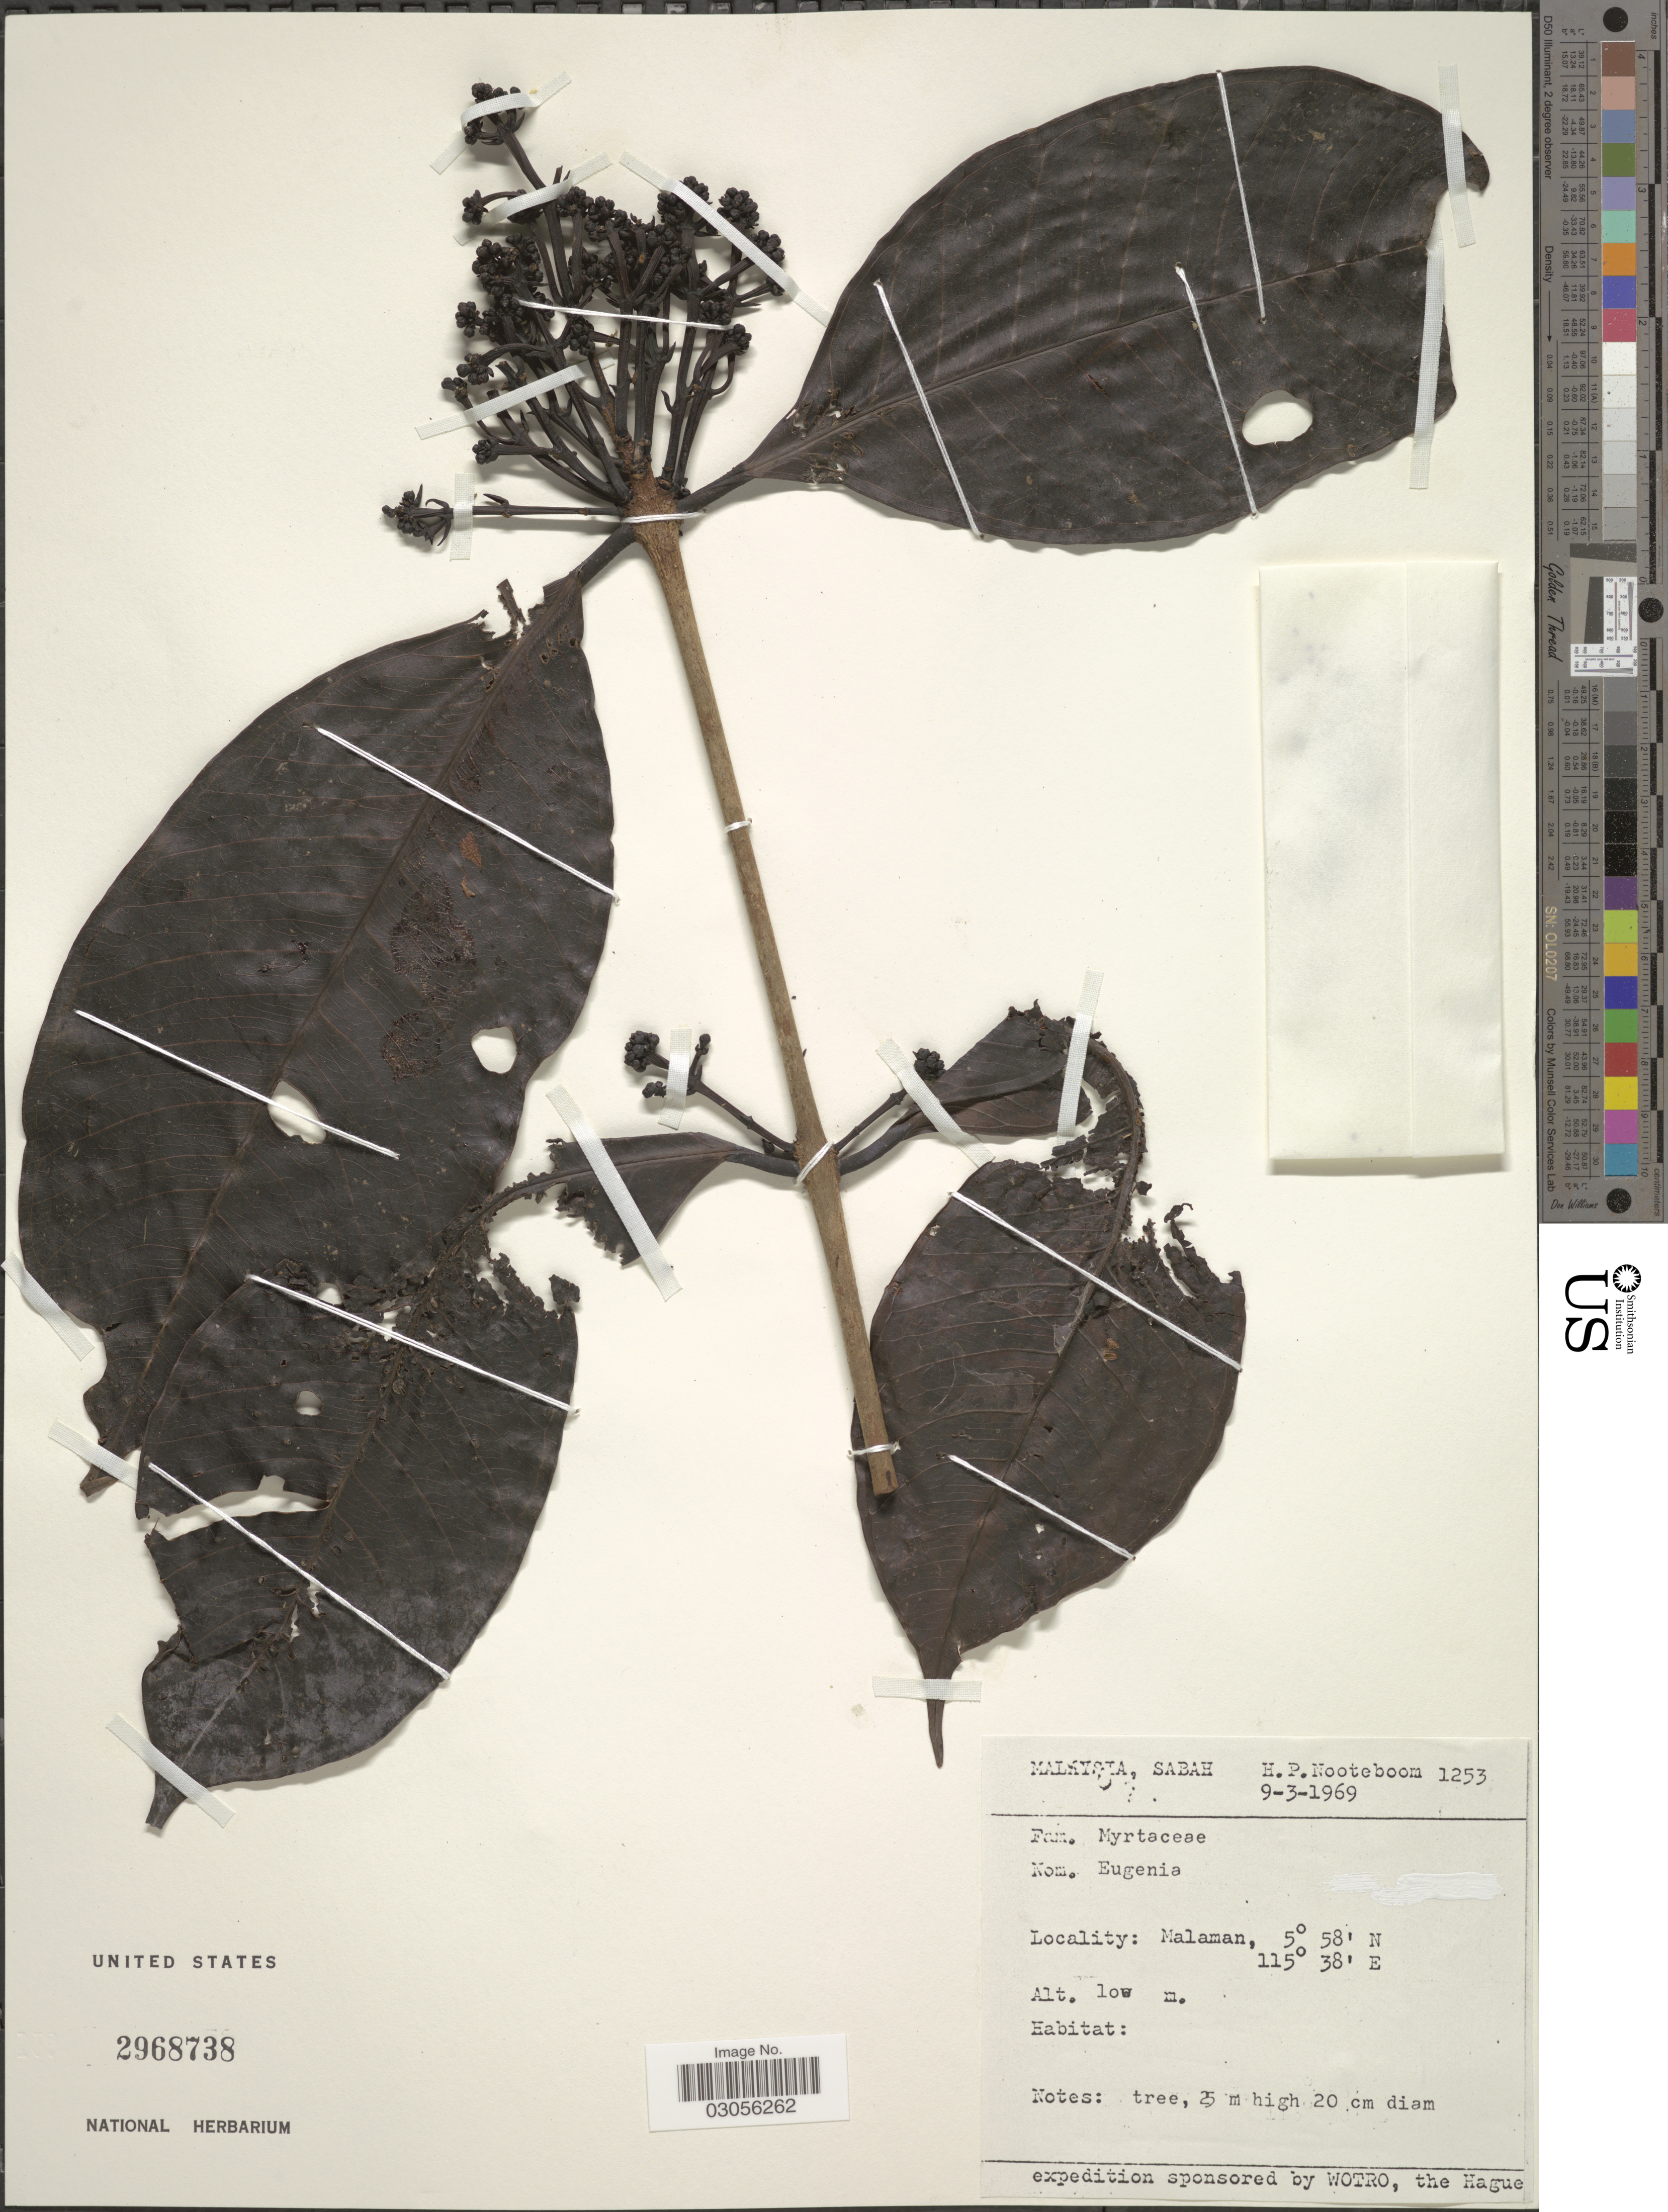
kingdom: Plantae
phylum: Tracheophyta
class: Magnoliopsida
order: Myrtales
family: Myrtaceae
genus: Syzygium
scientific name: Syzygium sp.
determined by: Strong, M. T., (US), Smithsonian Institution - National Museum of Natural History (UNITED STATES)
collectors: H. P. Nooteboom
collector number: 1253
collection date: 1969-03-09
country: Malaysia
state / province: Sabah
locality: Malaman.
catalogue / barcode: US 2968738